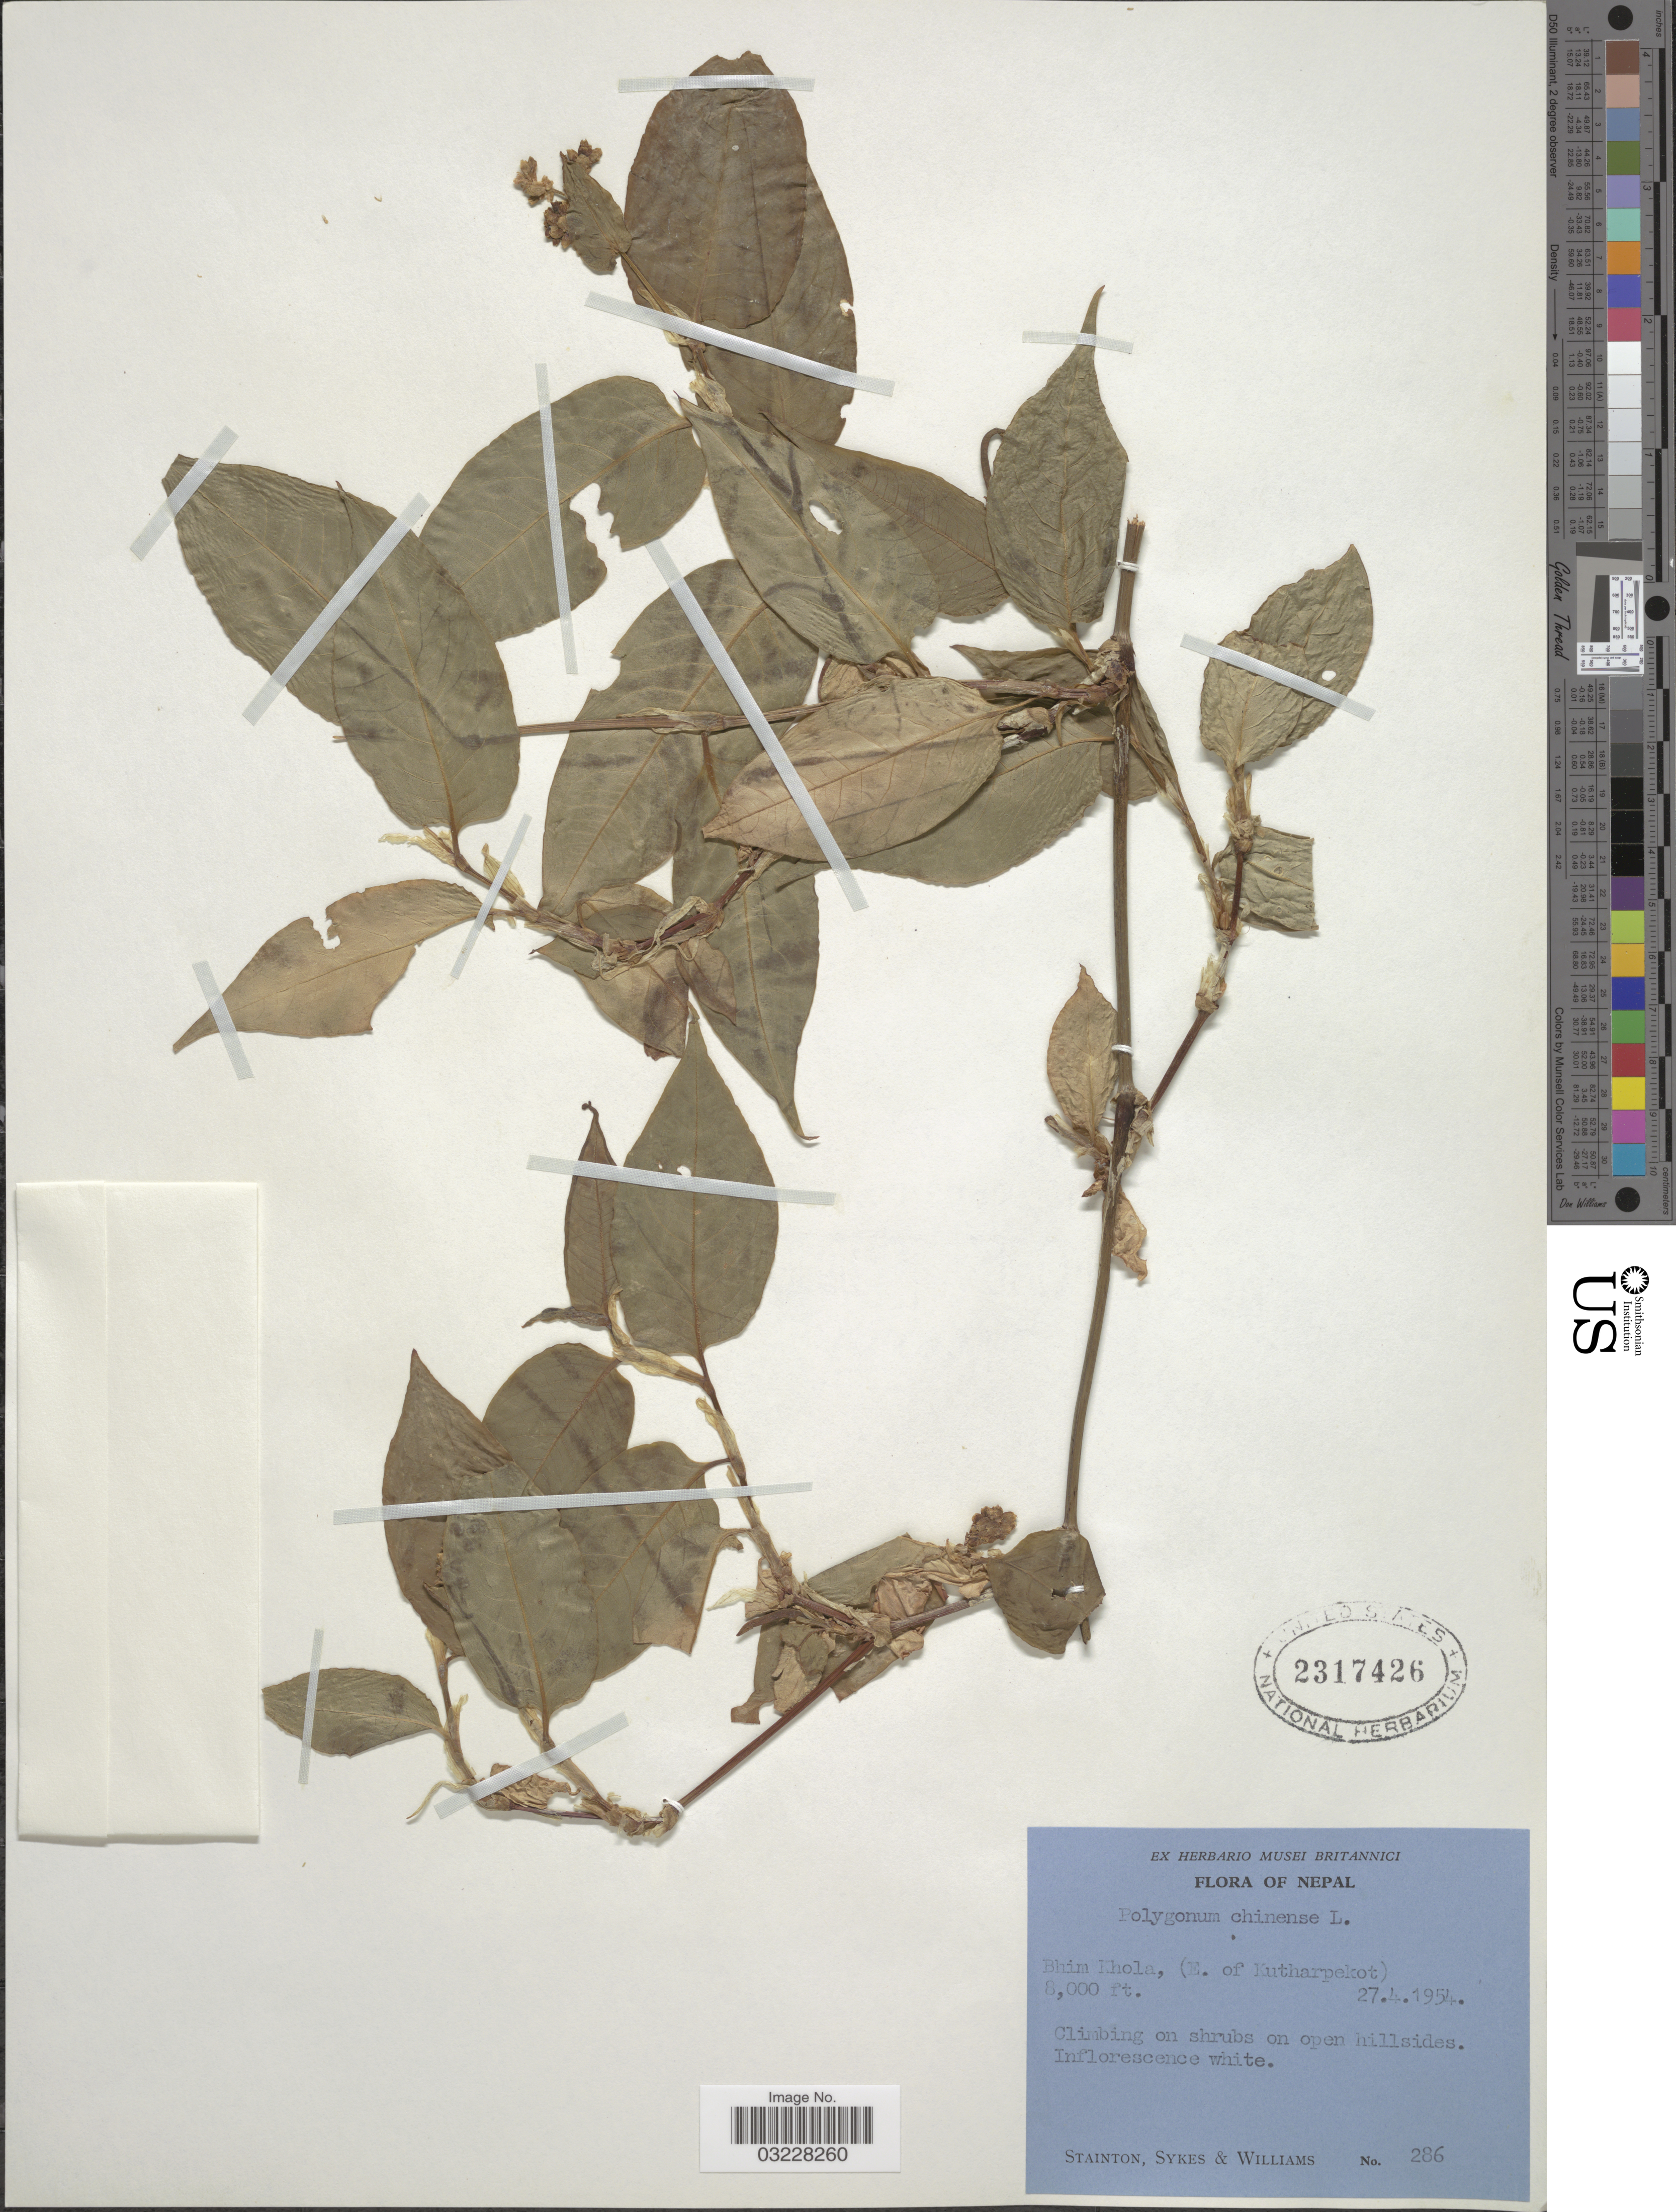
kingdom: Plantae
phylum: Tracheophyta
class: Magnoliopsida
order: Caryophyllales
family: Polygonaceae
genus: Polygonum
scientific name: Polygonum chinense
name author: L.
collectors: -. Stainton, Sykes, -- & -- Williams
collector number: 286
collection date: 1954-04-27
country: Nepal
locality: Bhim Khola, (E. of Kutharpekot).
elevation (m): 2438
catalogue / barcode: US 2317426